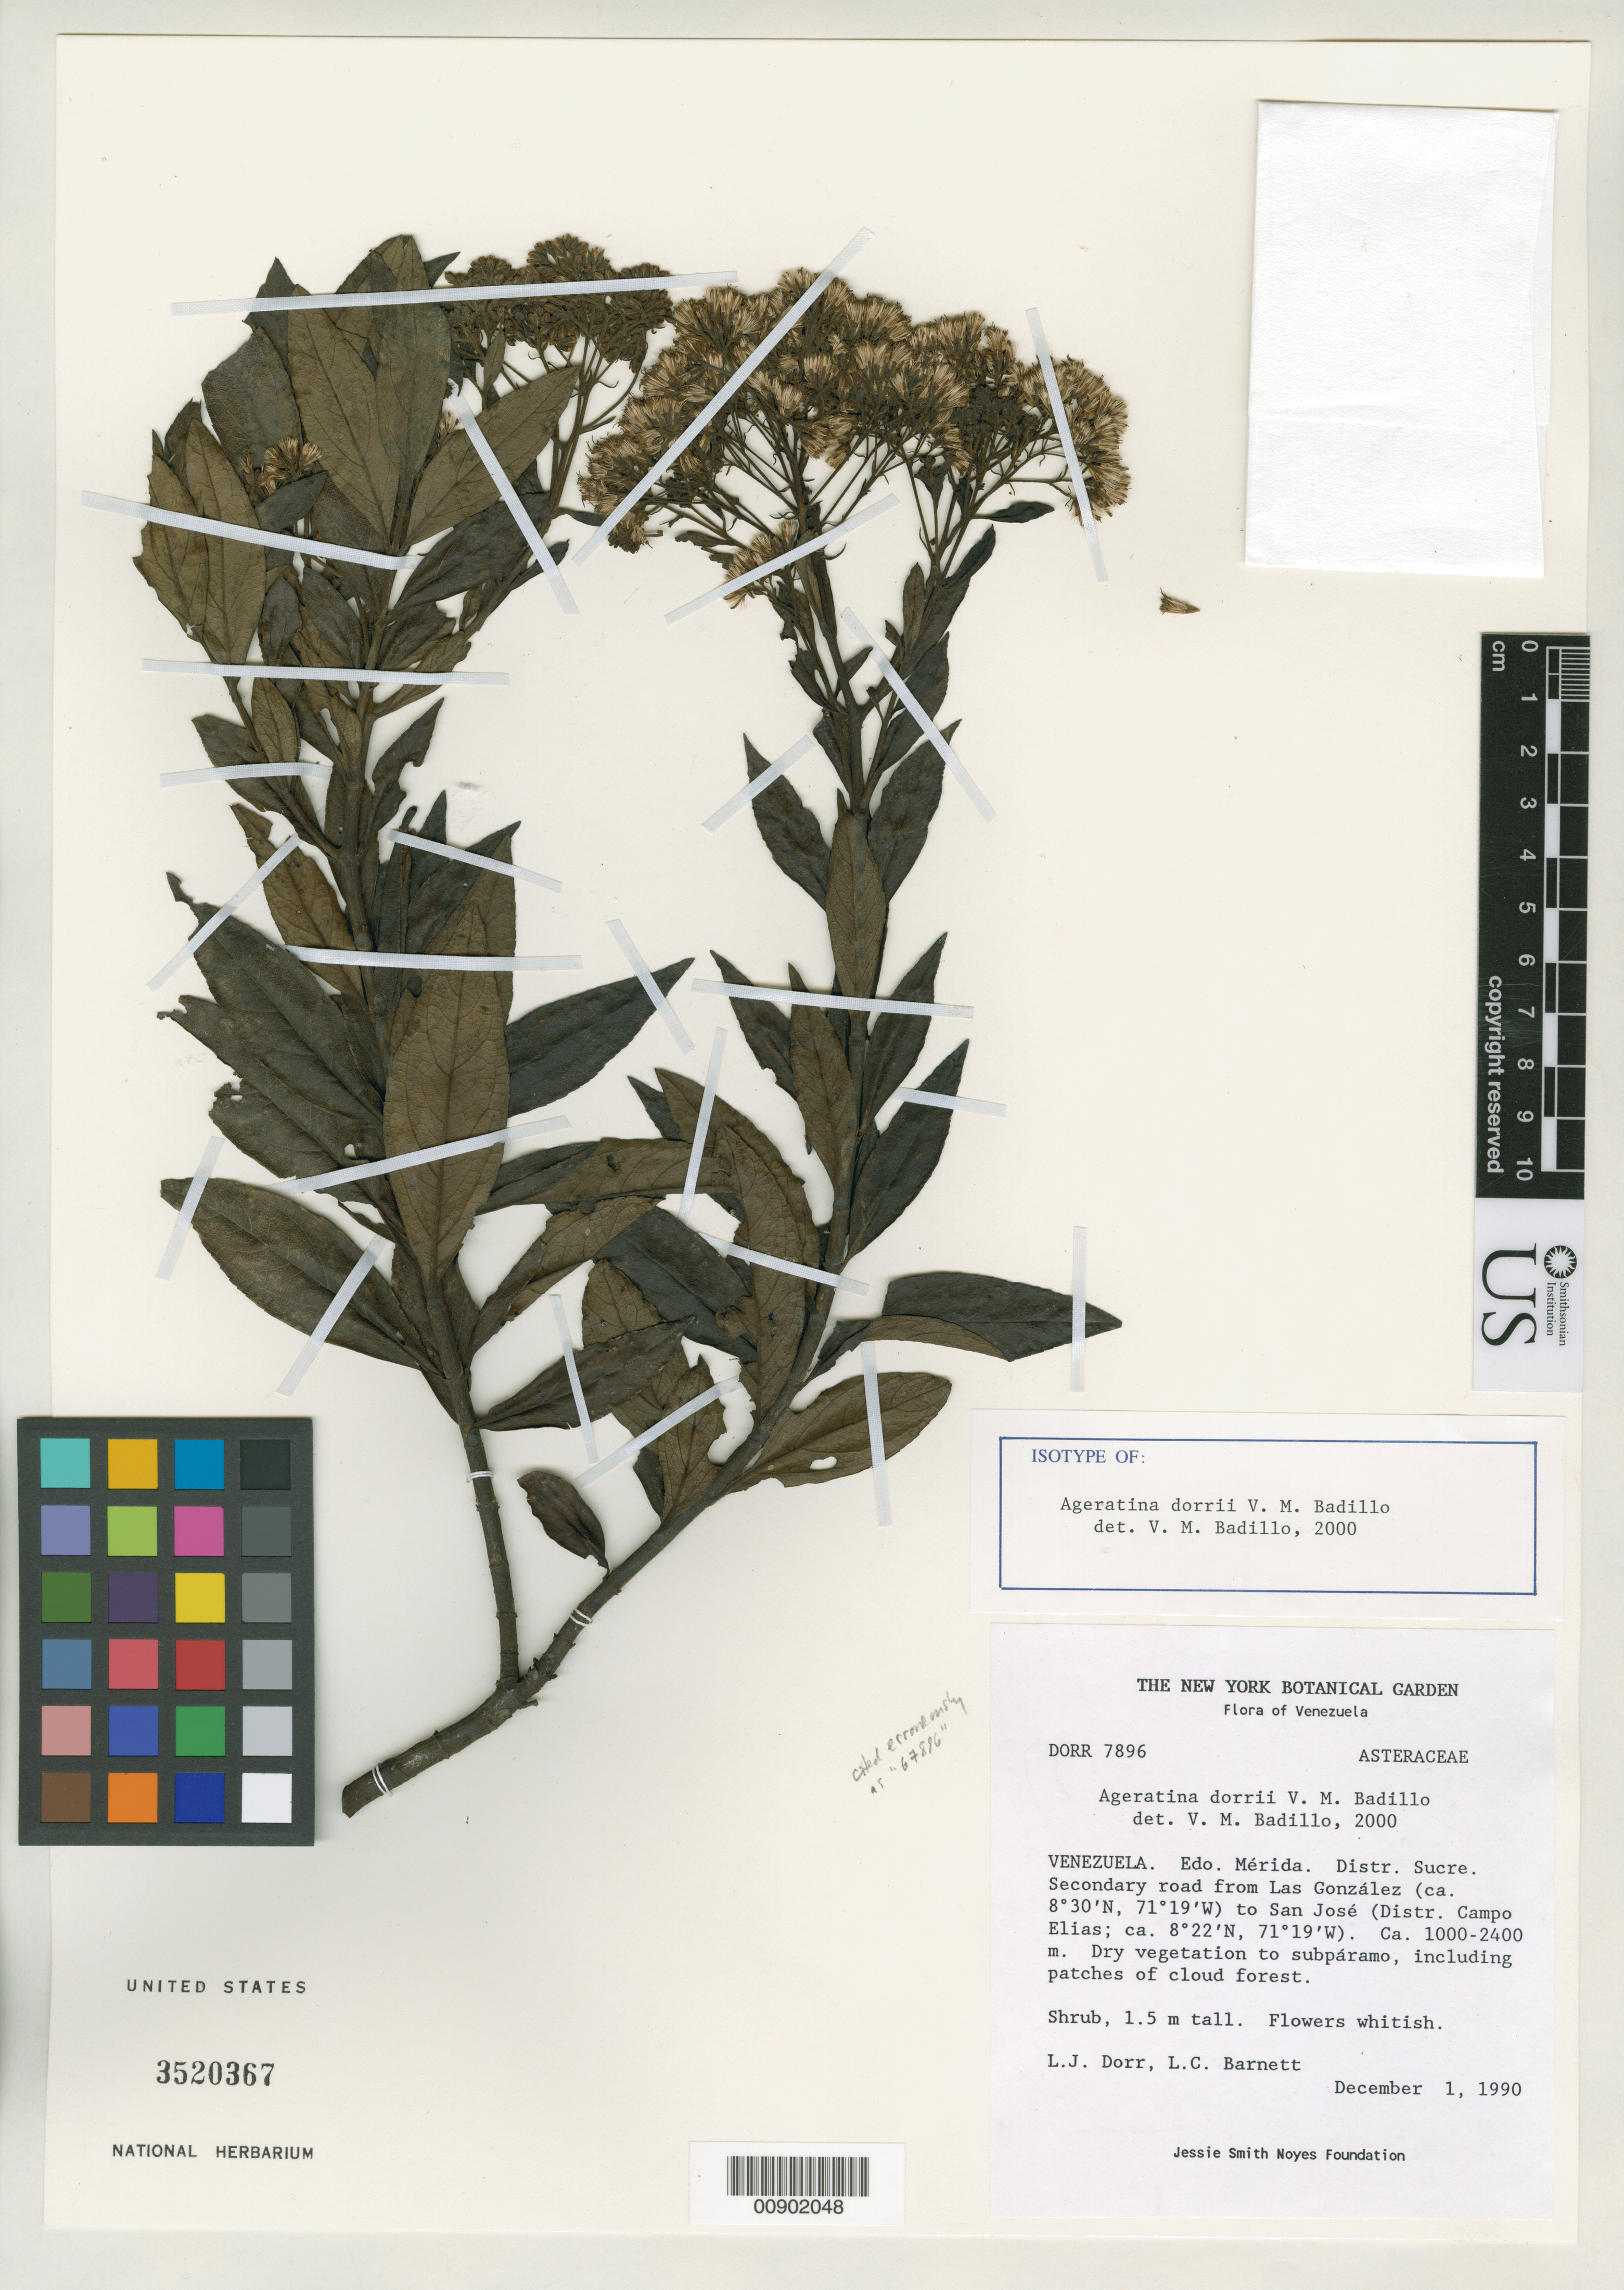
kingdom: Plantae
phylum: Tracheophyta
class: Magnoliopsida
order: Asterales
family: Asteraceae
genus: Ageratina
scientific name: Ageratina dorrii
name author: V.M. Badillo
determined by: Badillo, V. M.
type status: Isotype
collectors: L. J. Dorr & L. C. Barnett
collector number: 7896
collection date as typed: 01 Dec 1990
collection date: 1990-12-01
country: Venezuela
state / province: Mérida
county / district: Campo Elías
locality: Secondary road from Las Gonzáles to San José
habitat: Dry vegetation to subpáramo, including patches of cloud forest.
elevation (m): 1000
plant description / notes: Protologue erroneously cites collection number as "67896".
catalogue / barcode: US 3520367